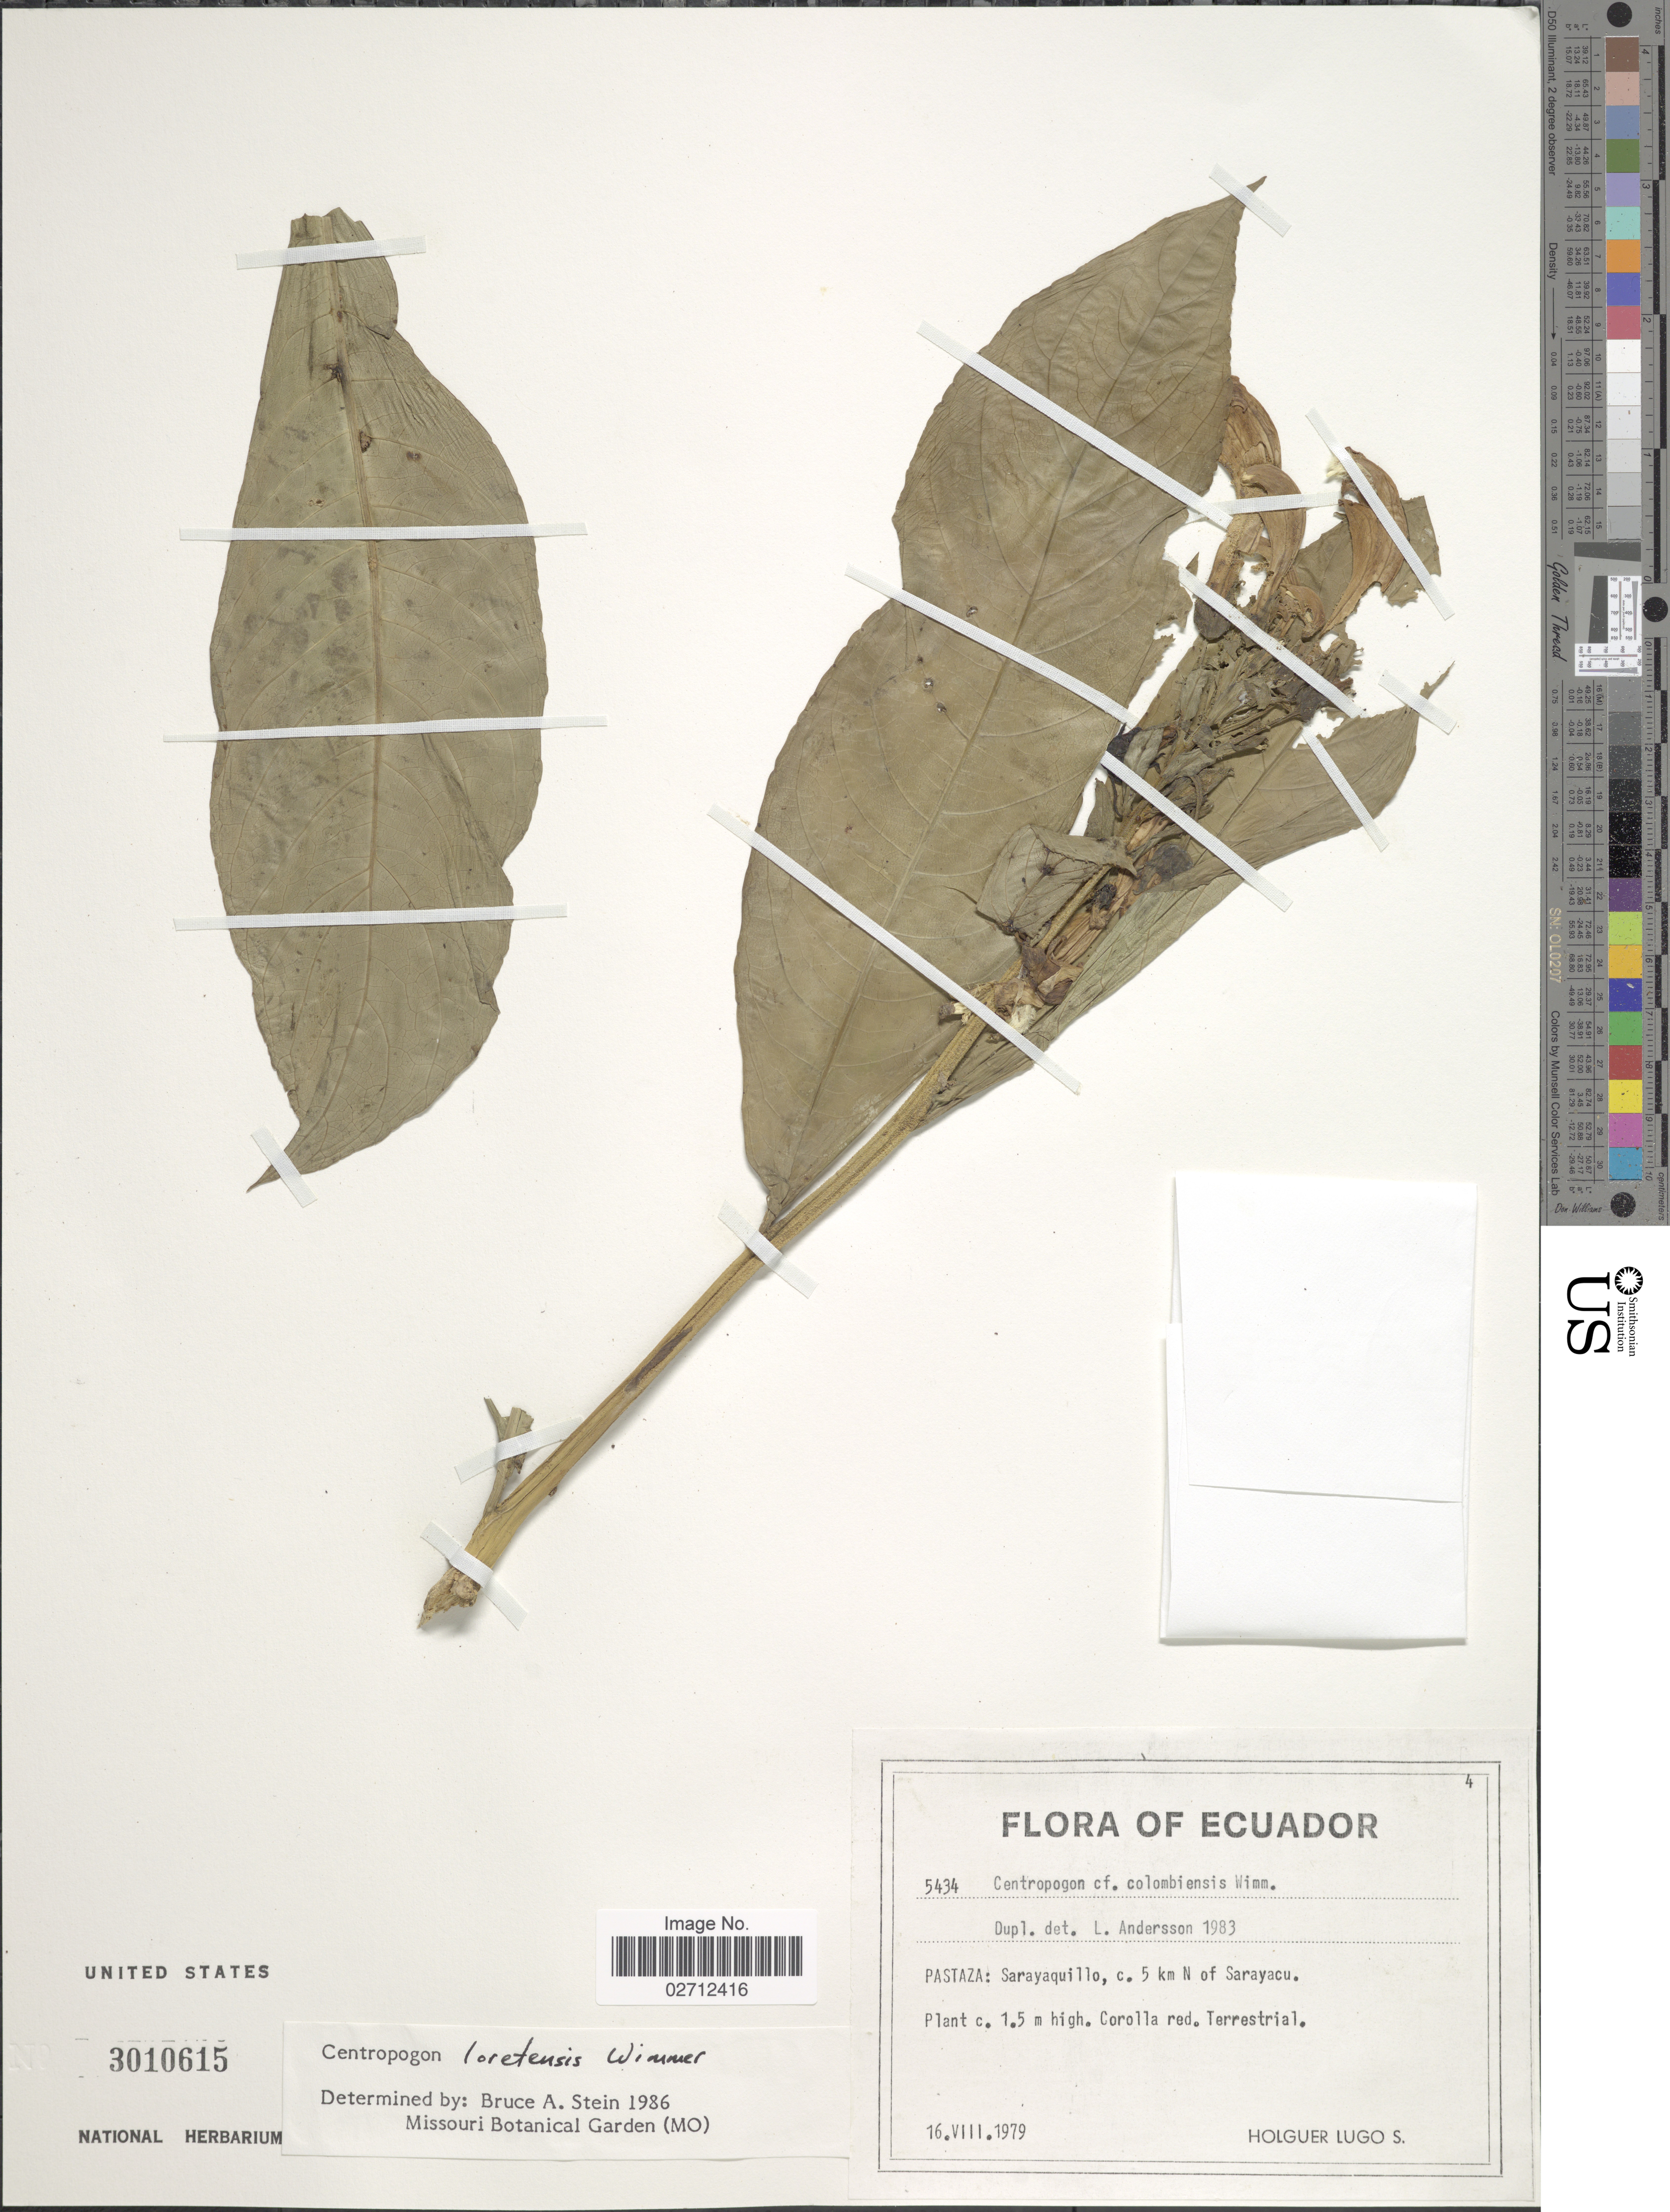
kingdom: Plantae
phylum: Tracheophyta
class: Magnoliopsida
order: Asterales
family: Campanulaceae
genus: Centropogon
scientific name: Centropogon loretensis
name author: E. Wimm.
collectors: H. Lugo S.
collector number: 5434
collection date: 1979-08-16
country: Ecuador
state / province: Pastaza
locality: Sarayaquillo, c. 5 km N of Sarayacu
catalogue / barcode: US 3010615